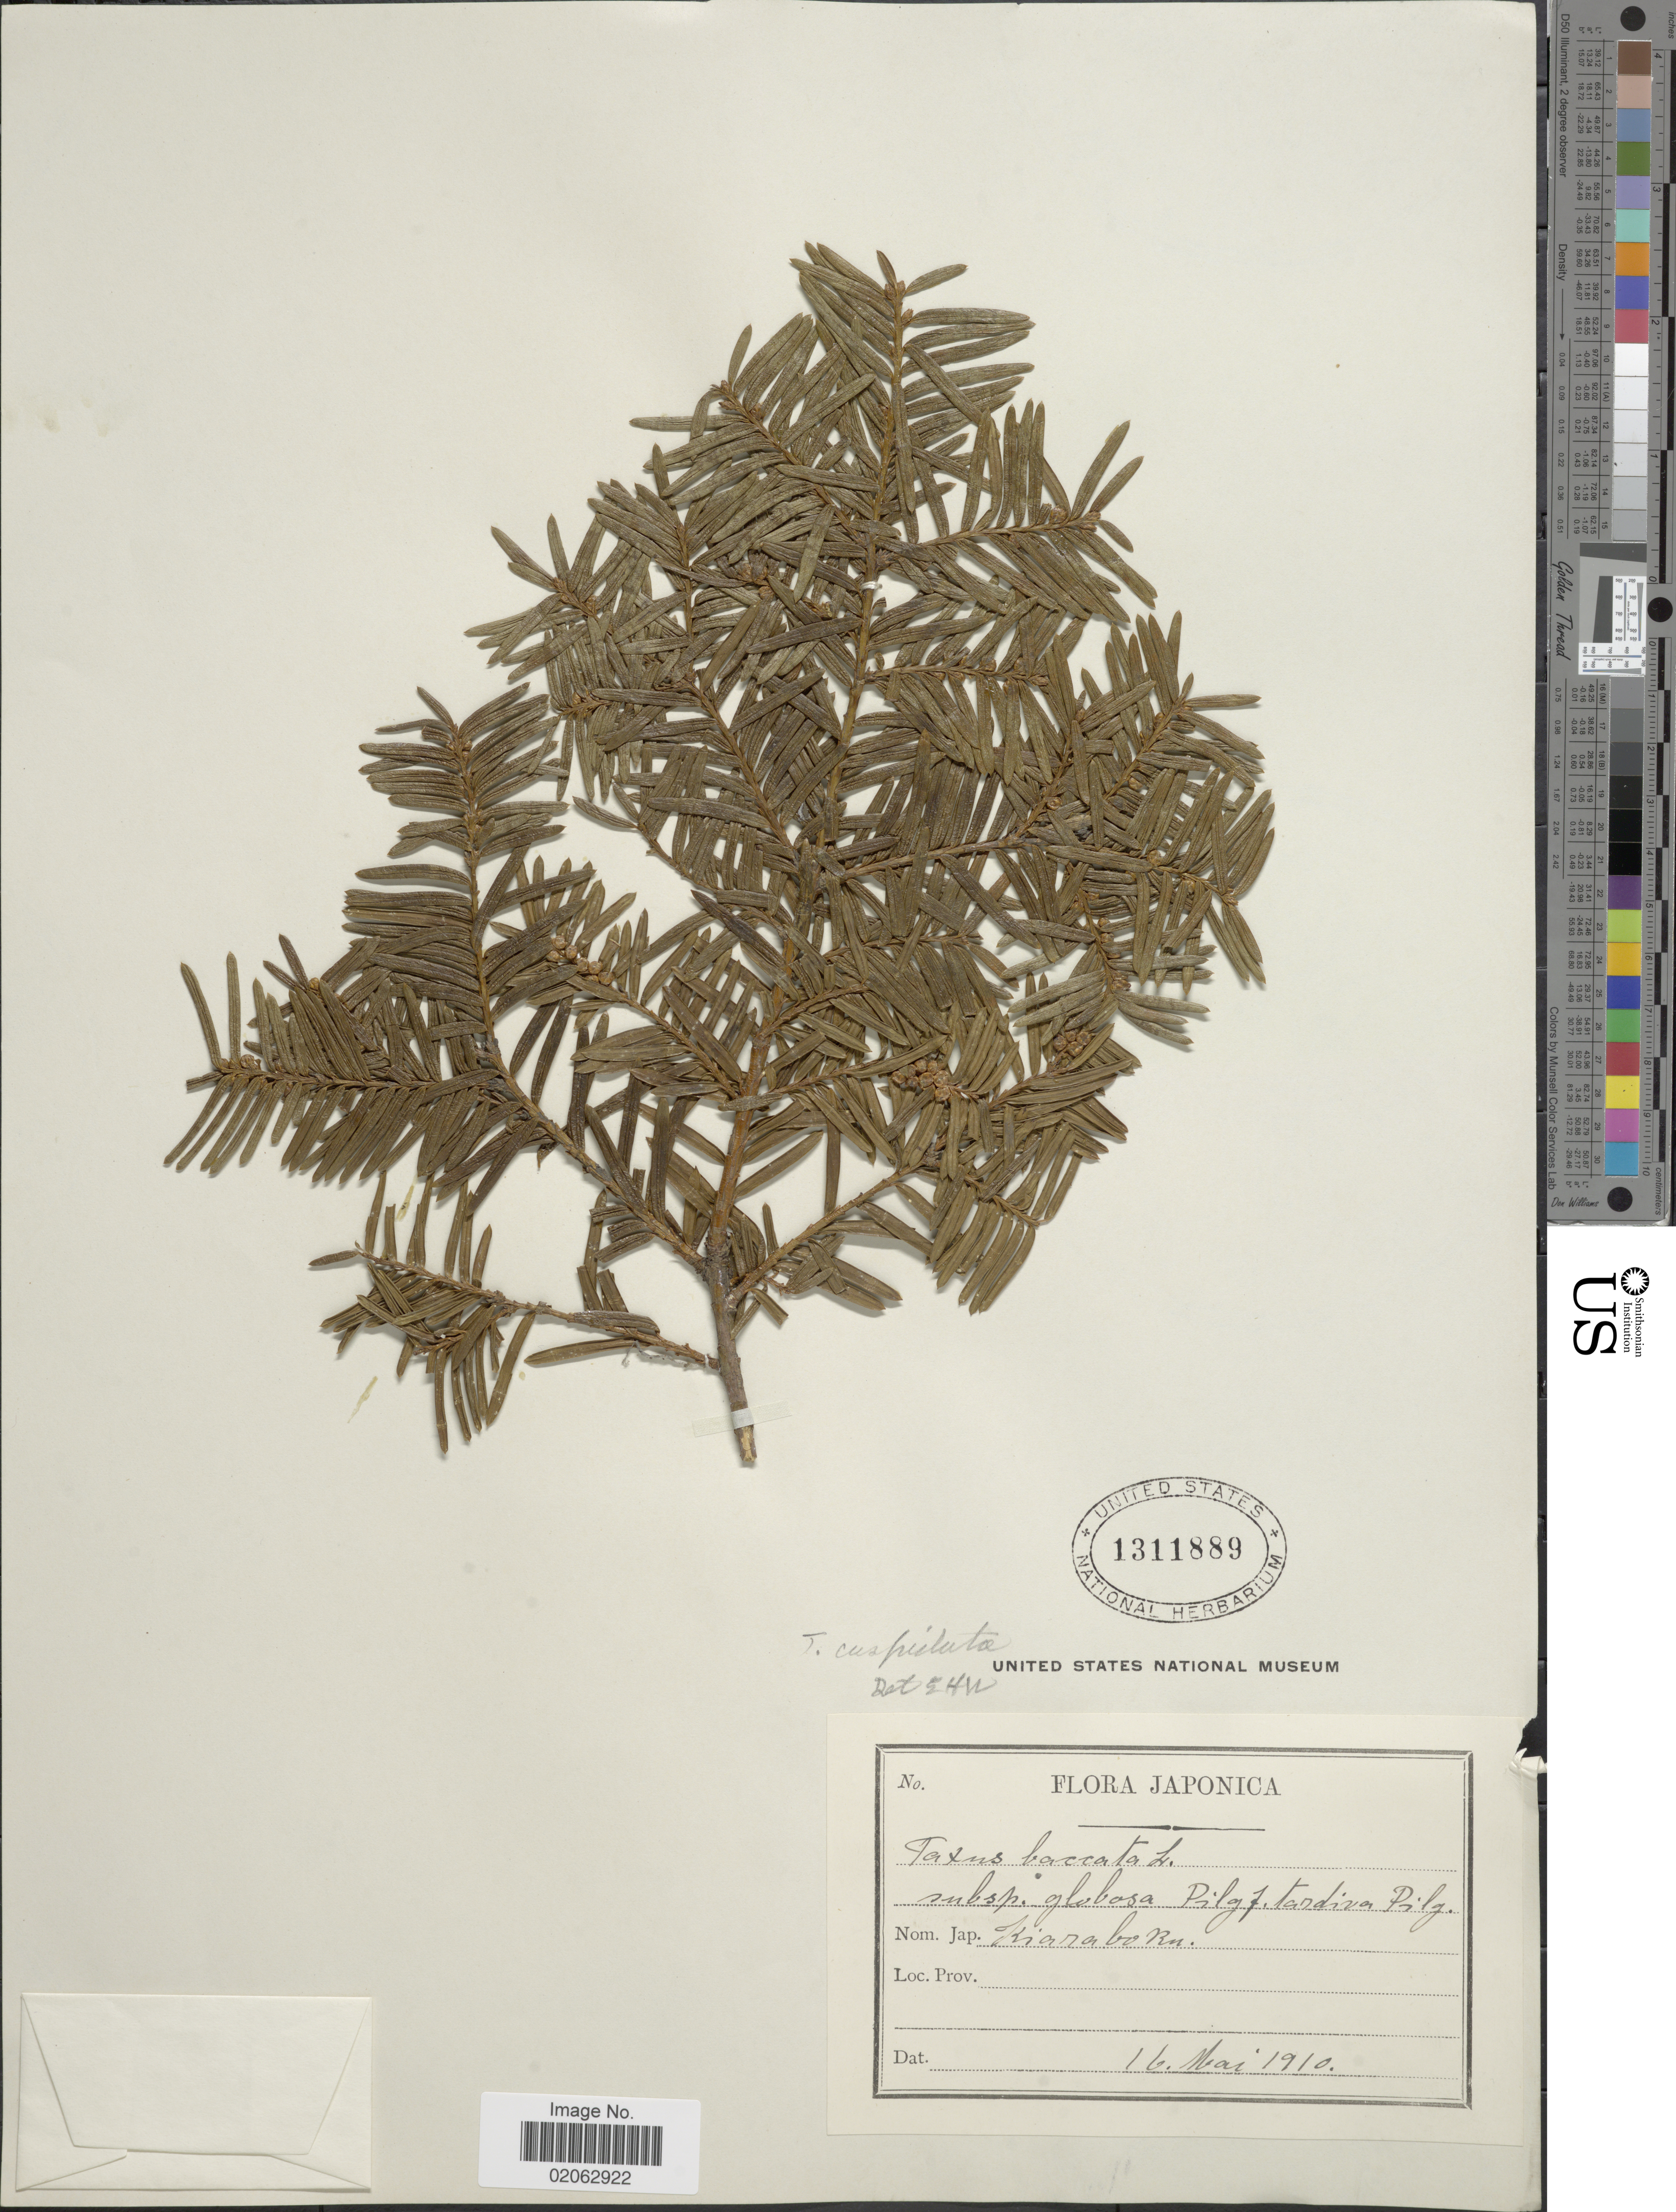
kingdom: Plantae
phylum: Tracheophyta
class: Pinopsida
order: Pinales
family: Taxaceae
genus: Taxus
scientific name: Taxus cuspidata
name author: Siebert & Zucc.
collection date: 1910-05-16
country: Japan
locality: Japonica.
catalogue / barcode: US 1311889